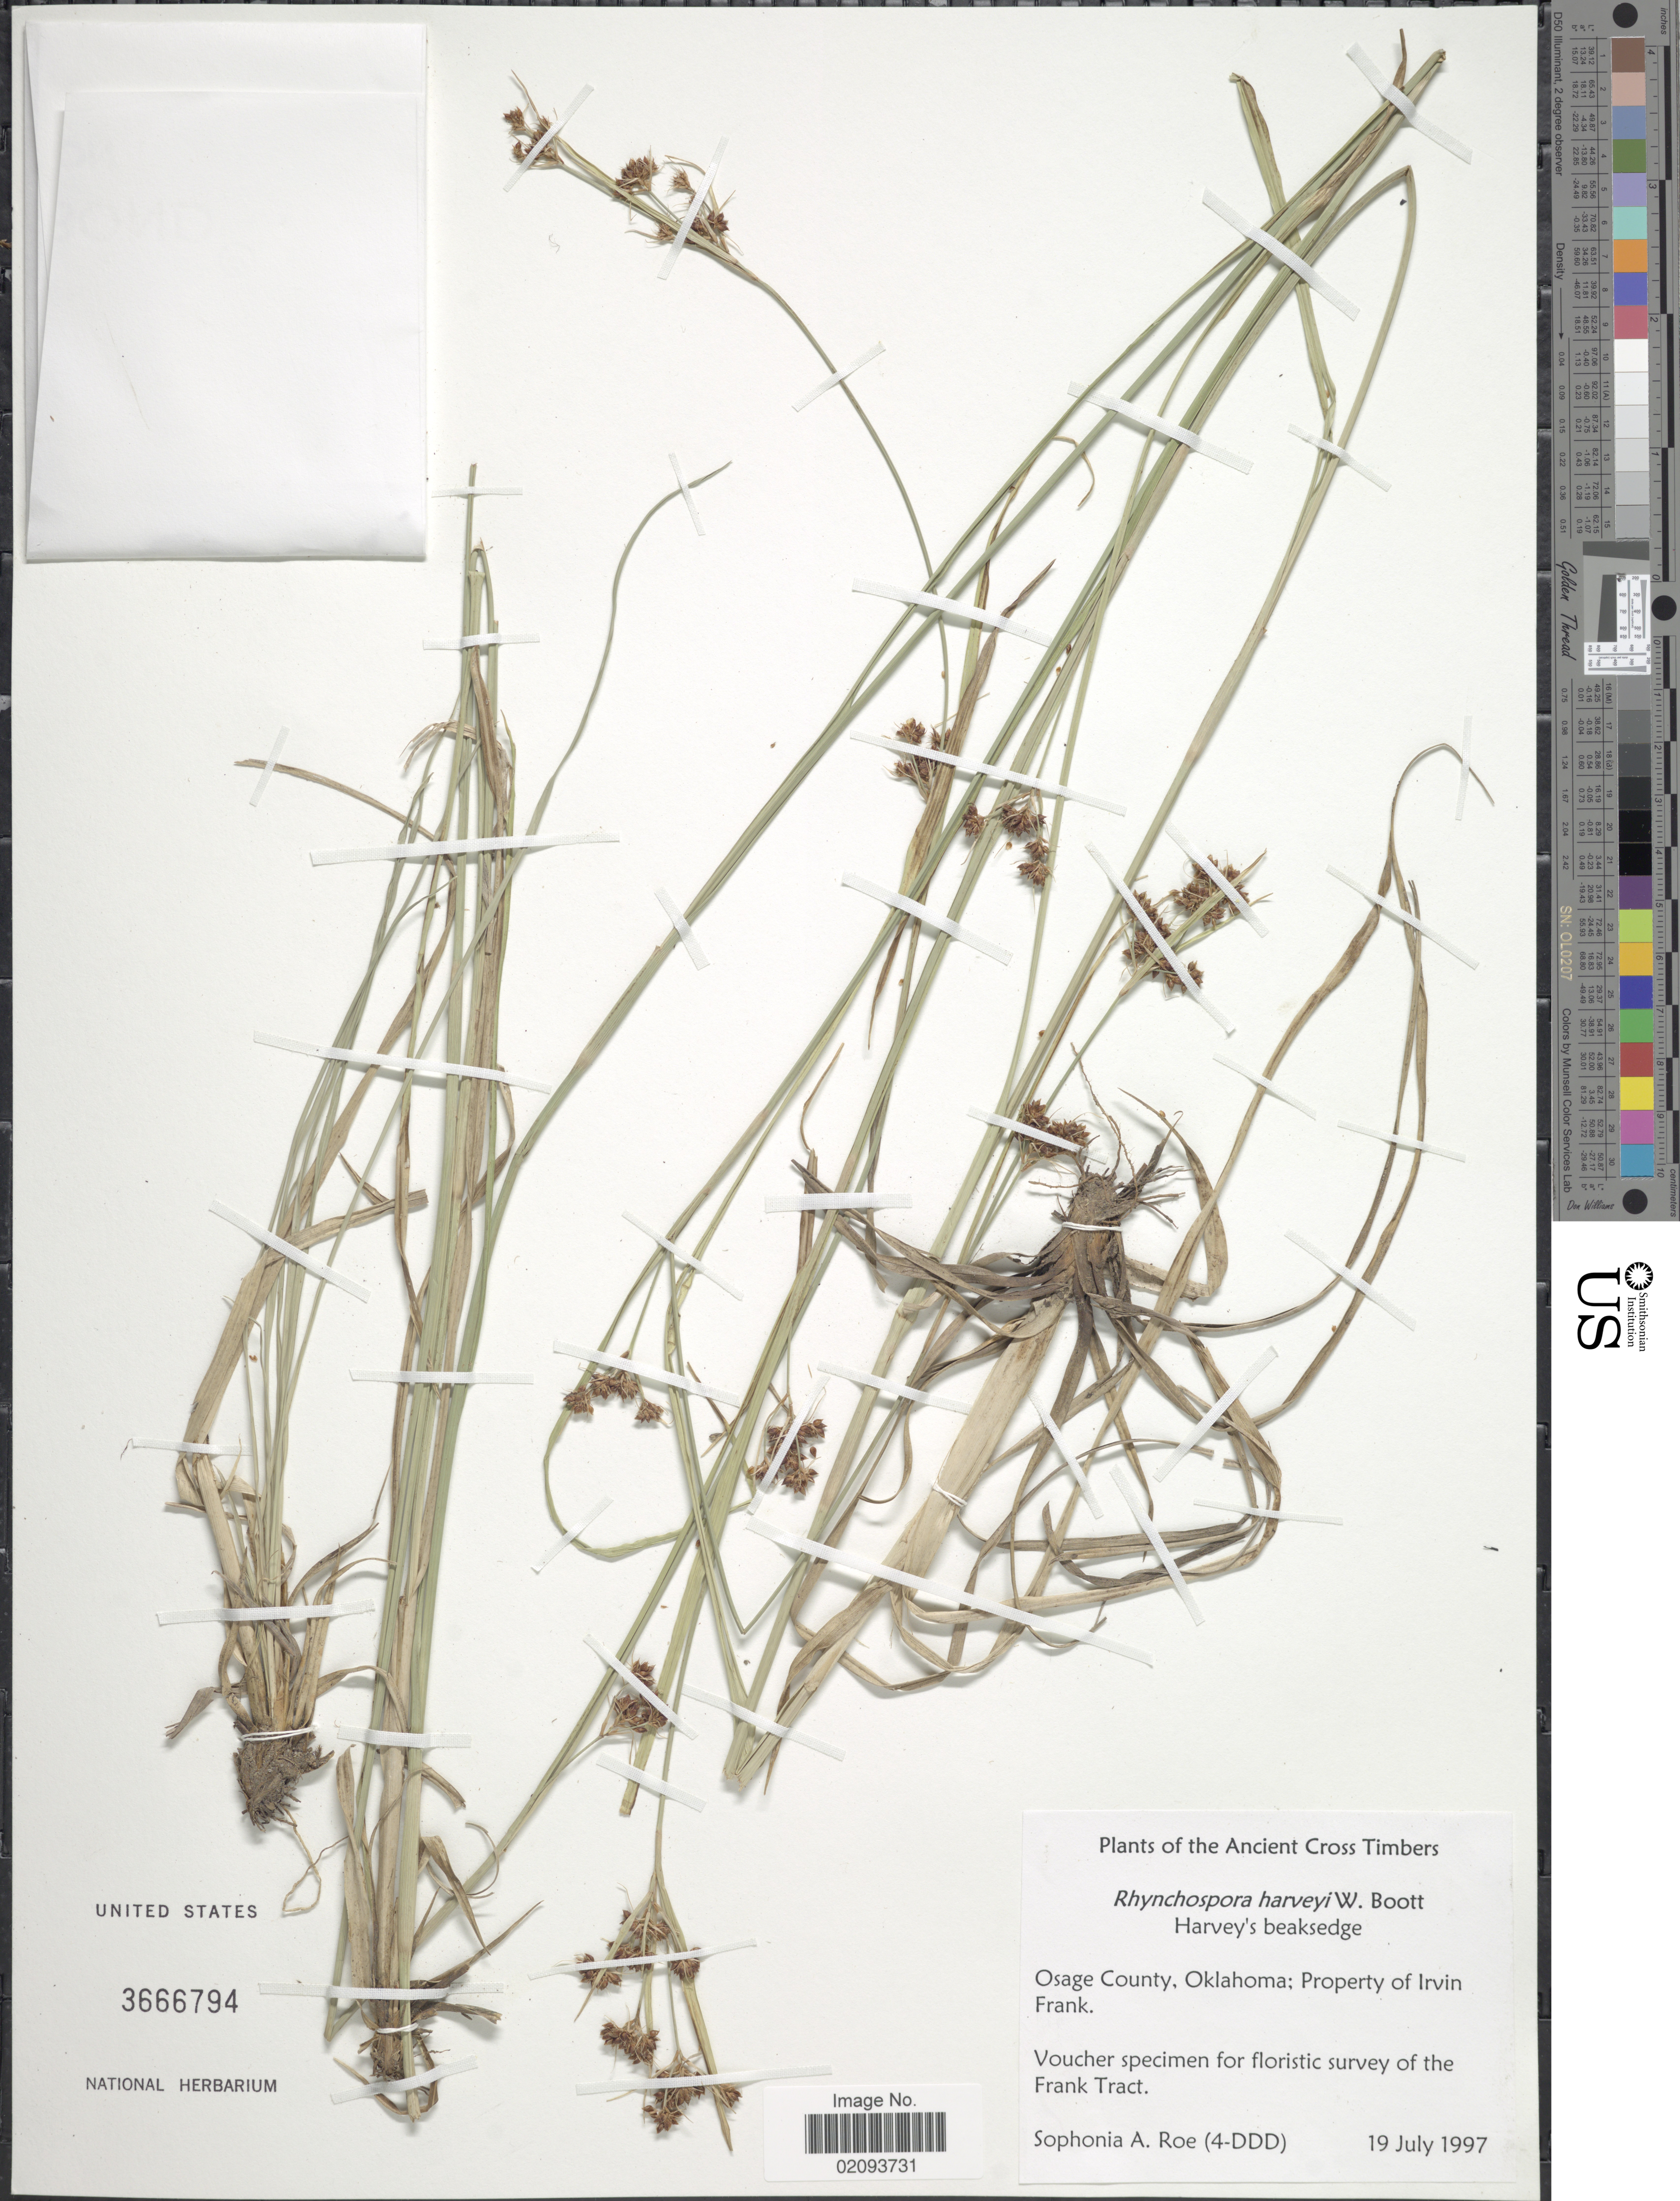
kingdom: Plantae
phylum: Tracheophyta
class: Liliopsida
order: Poales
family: Cyperaceae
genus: Rhynchospora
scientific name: Rhynchospora harveyi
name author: W. Boott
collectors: S. Roe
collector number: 4-DDD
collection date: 1997-07-19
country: United States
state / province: Oklahoma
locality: Ancient Cross Timbers. Osage County; Property of Irvin Frank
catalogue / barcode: US 3666794